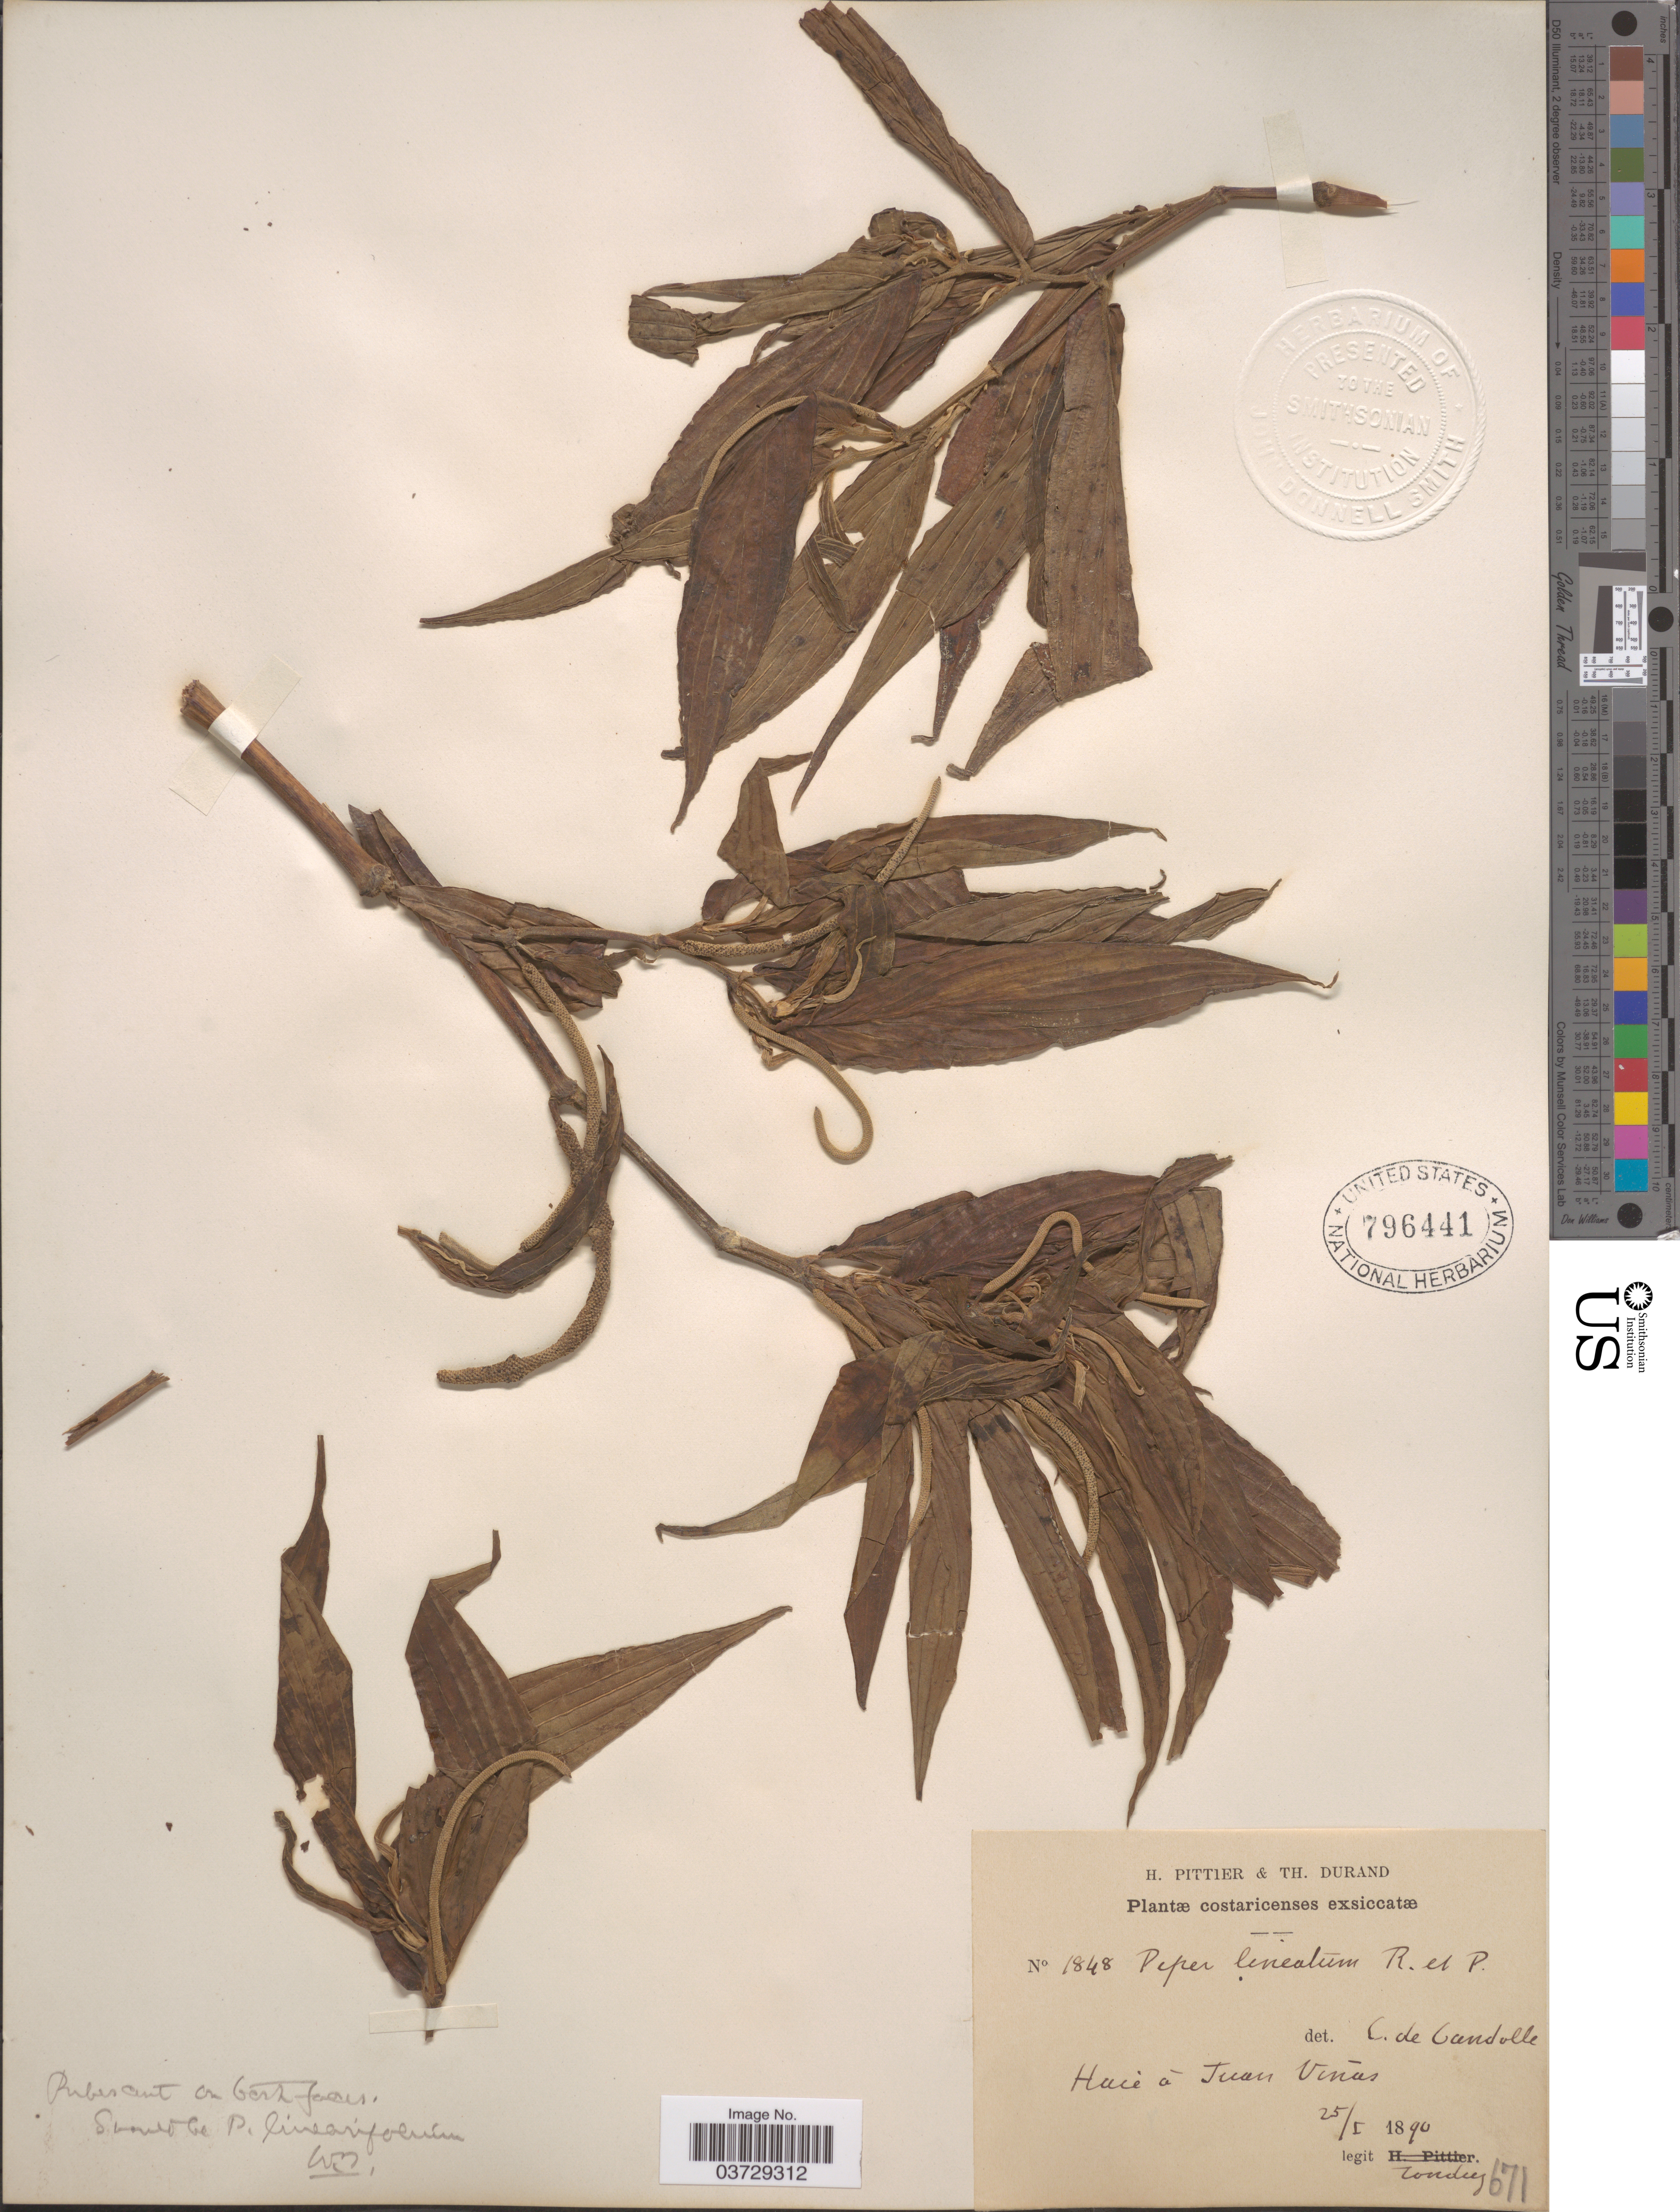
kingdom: Plantae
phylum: Tracheophyta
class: Magnoliopsida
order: Piperales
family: Piperaceae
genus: Piper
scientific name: Piper linearifolium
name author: C. DC.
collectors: Tonduz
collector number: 1848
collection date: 1890-05-25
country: Costa Rica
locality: Hacè à Juan Vinàs.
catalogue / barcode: US 796441